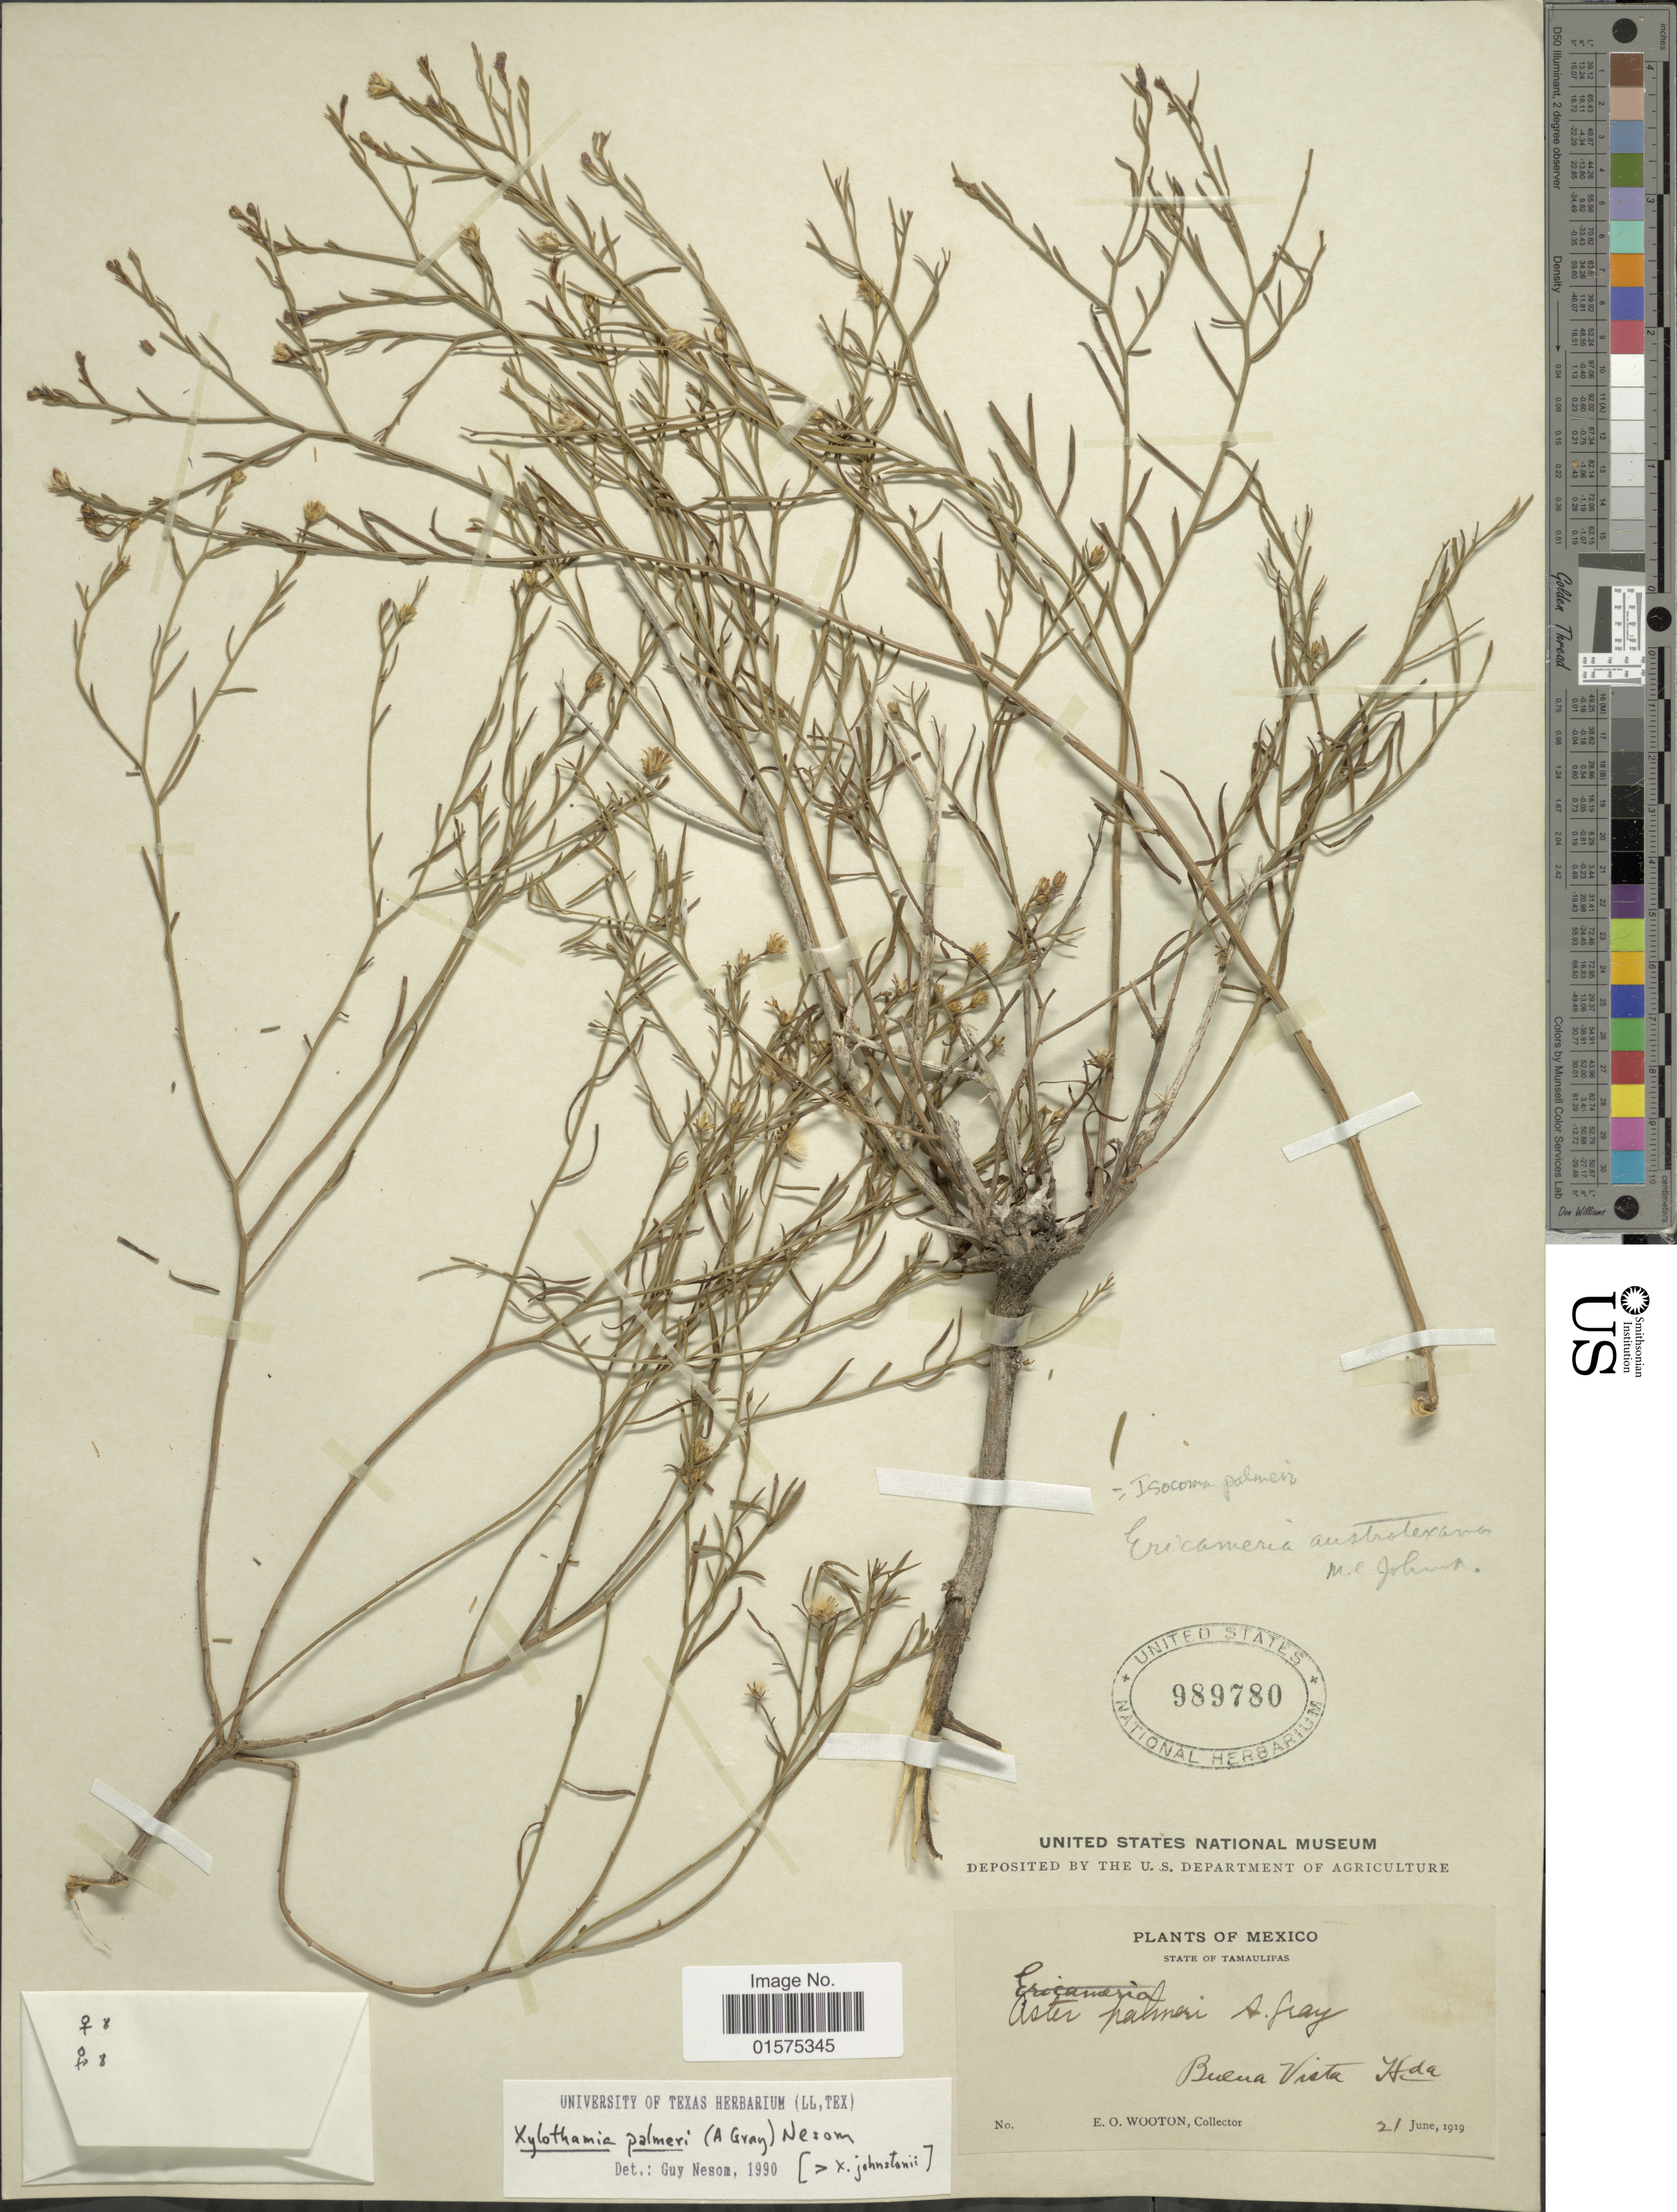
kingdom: Plantae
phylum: Tracheophyta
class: Magnoliopsida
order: Asterales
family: Asteraceae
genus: Xylothamia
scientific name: Xylothamia palmeri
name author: (A. Gray) G.L. Nesom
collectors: E. O. Wooton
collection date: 1919-06-21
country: Mexico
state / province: Tamaulipas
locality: Buena Vista Hda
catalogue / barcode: US 989780